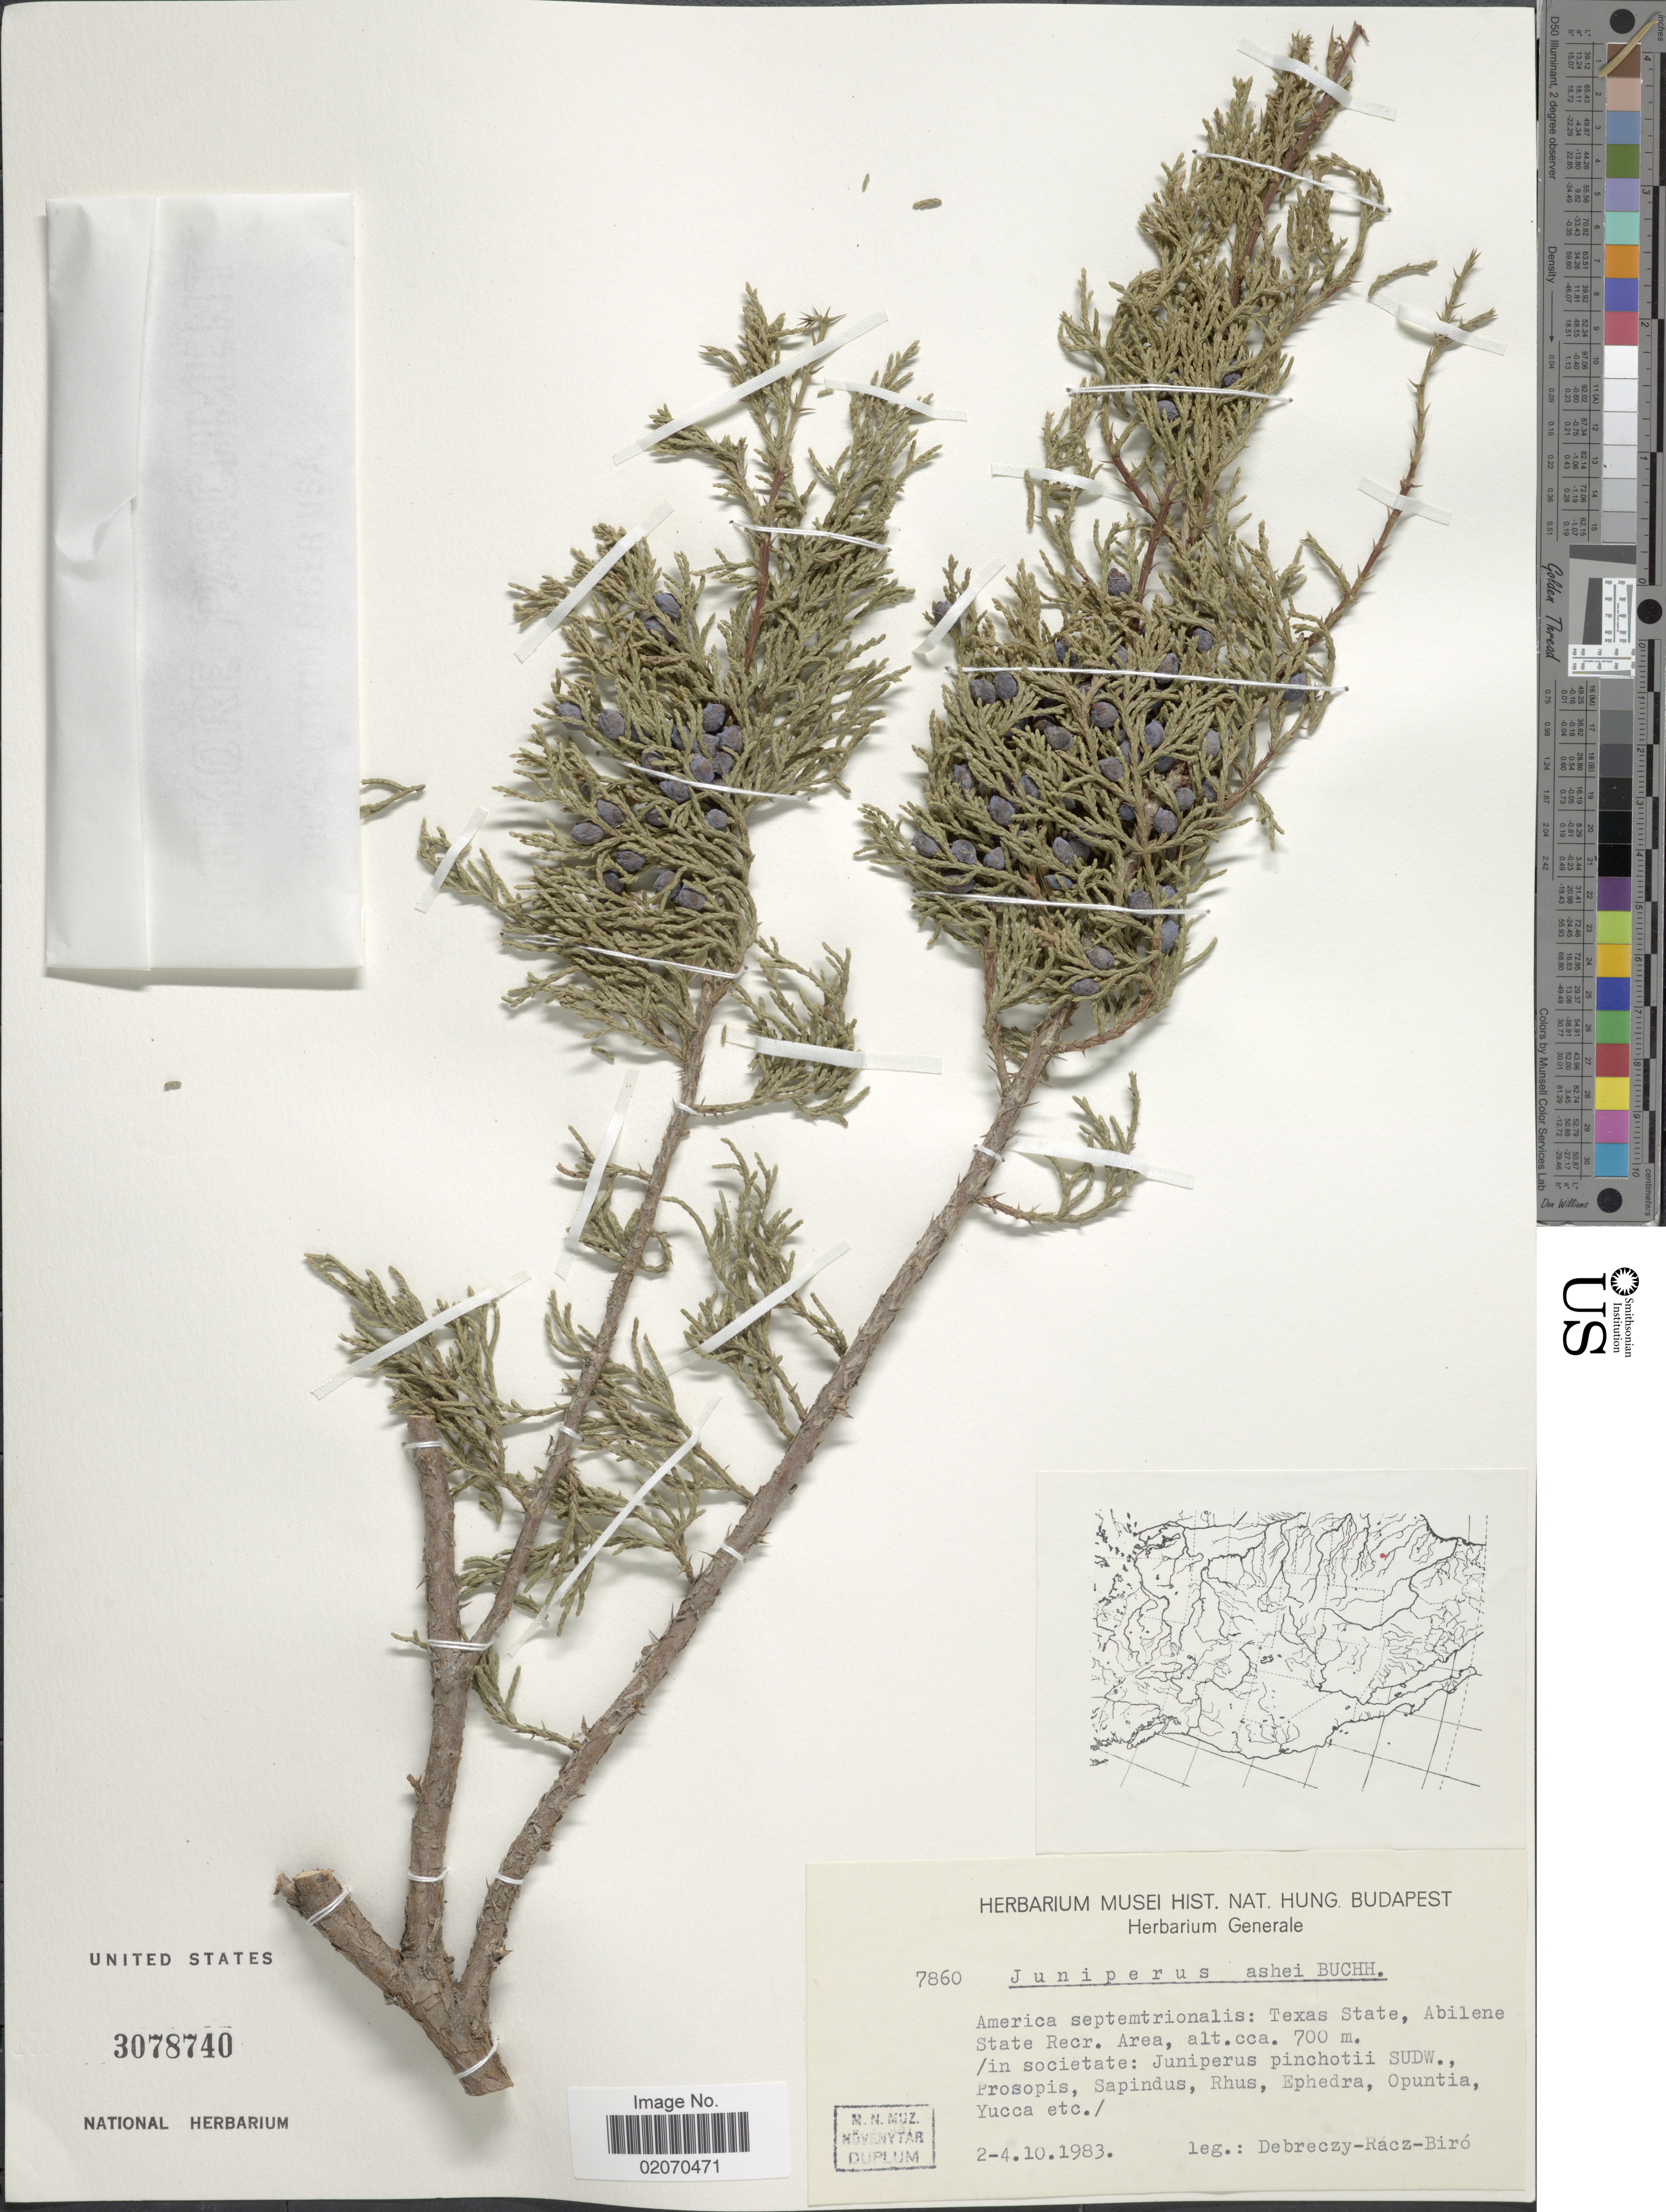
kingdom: Plantae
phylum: Tracheophyta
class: Pinopsida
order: Pinales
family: Cupressaceae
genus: Juniperus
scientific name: Juniperus ashei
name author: J. Buchholz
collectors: Debreczy, Rácz & Biro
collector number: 7860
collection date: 1983-10-02/1983-10-10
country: United States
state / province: Texas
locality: Abilene State Recr. Area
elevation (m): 700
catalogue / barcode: US 3078740